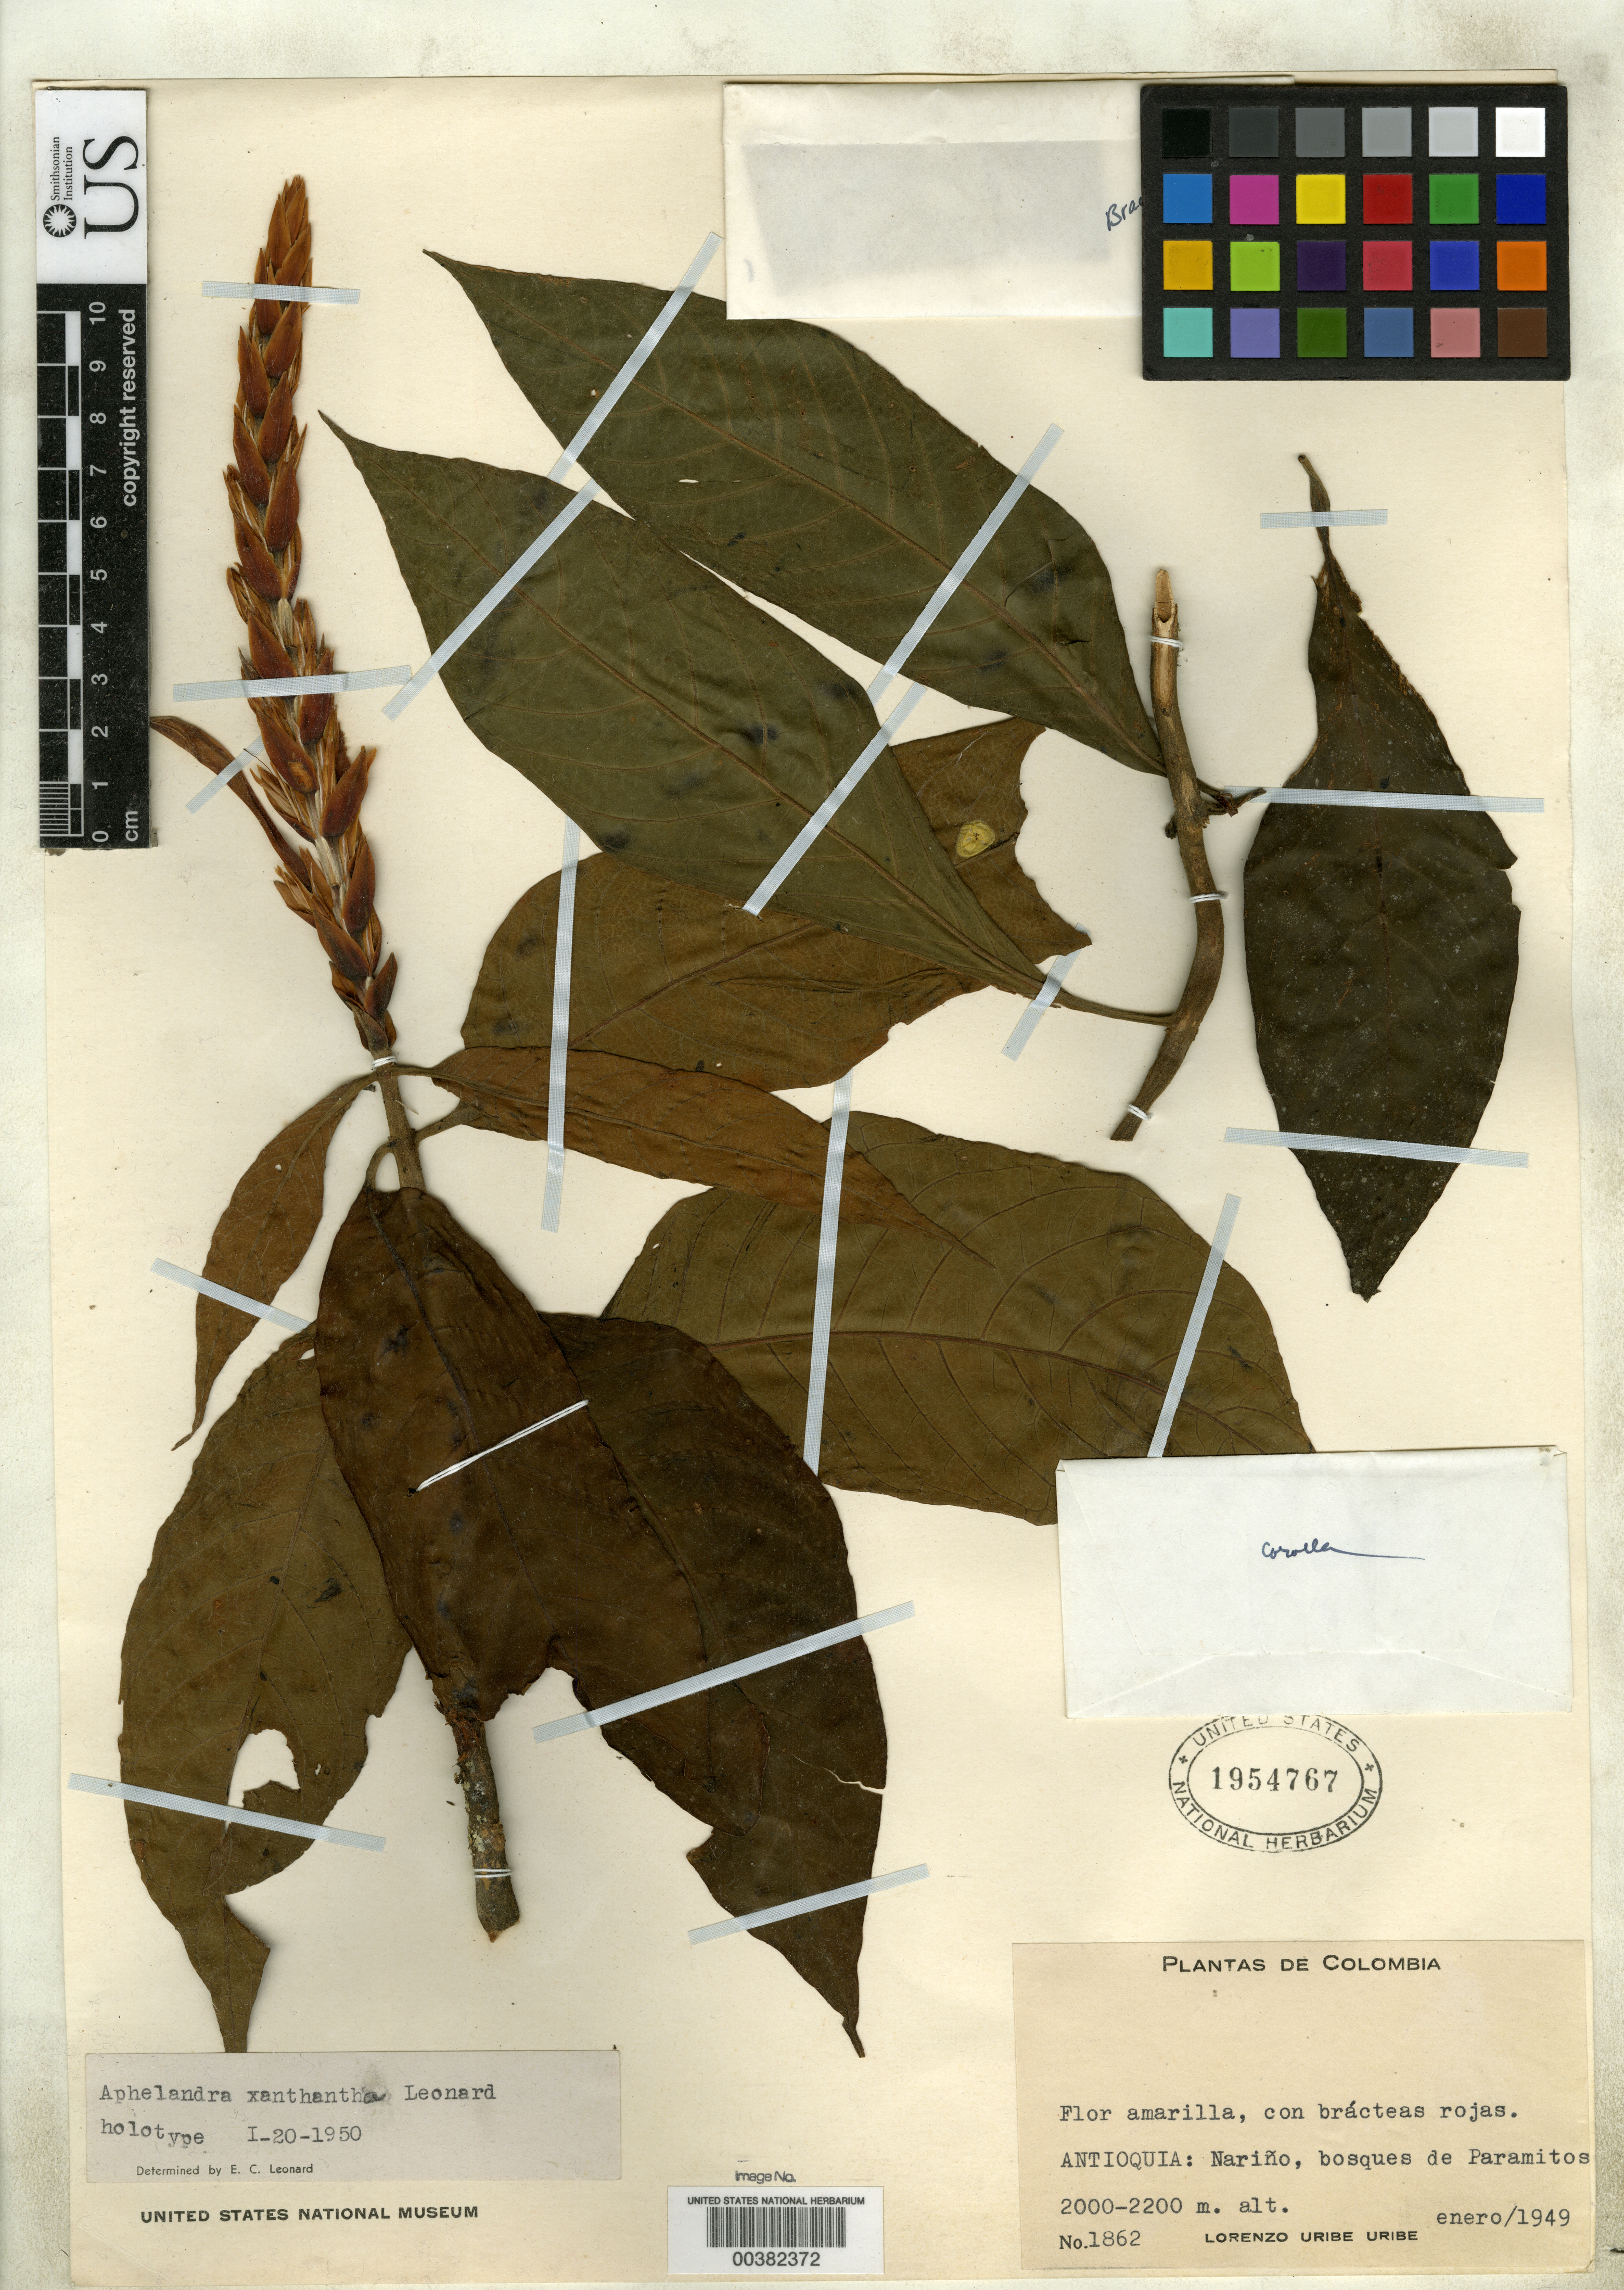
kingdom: Plantae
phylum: Tracheophyta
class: Magnoliopsida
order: Lamiales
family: Acanthaceae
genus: Aphelandra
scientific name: Aphelandra xanthantha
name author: Leonard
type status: Holotype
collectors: L. Uribe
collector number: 1862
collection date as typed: Jan 1949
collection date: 1949-01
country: Colombia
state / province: Antioquia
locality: Narino, Bosques Deparamitos.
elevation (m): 2000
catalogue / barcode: US 1954767